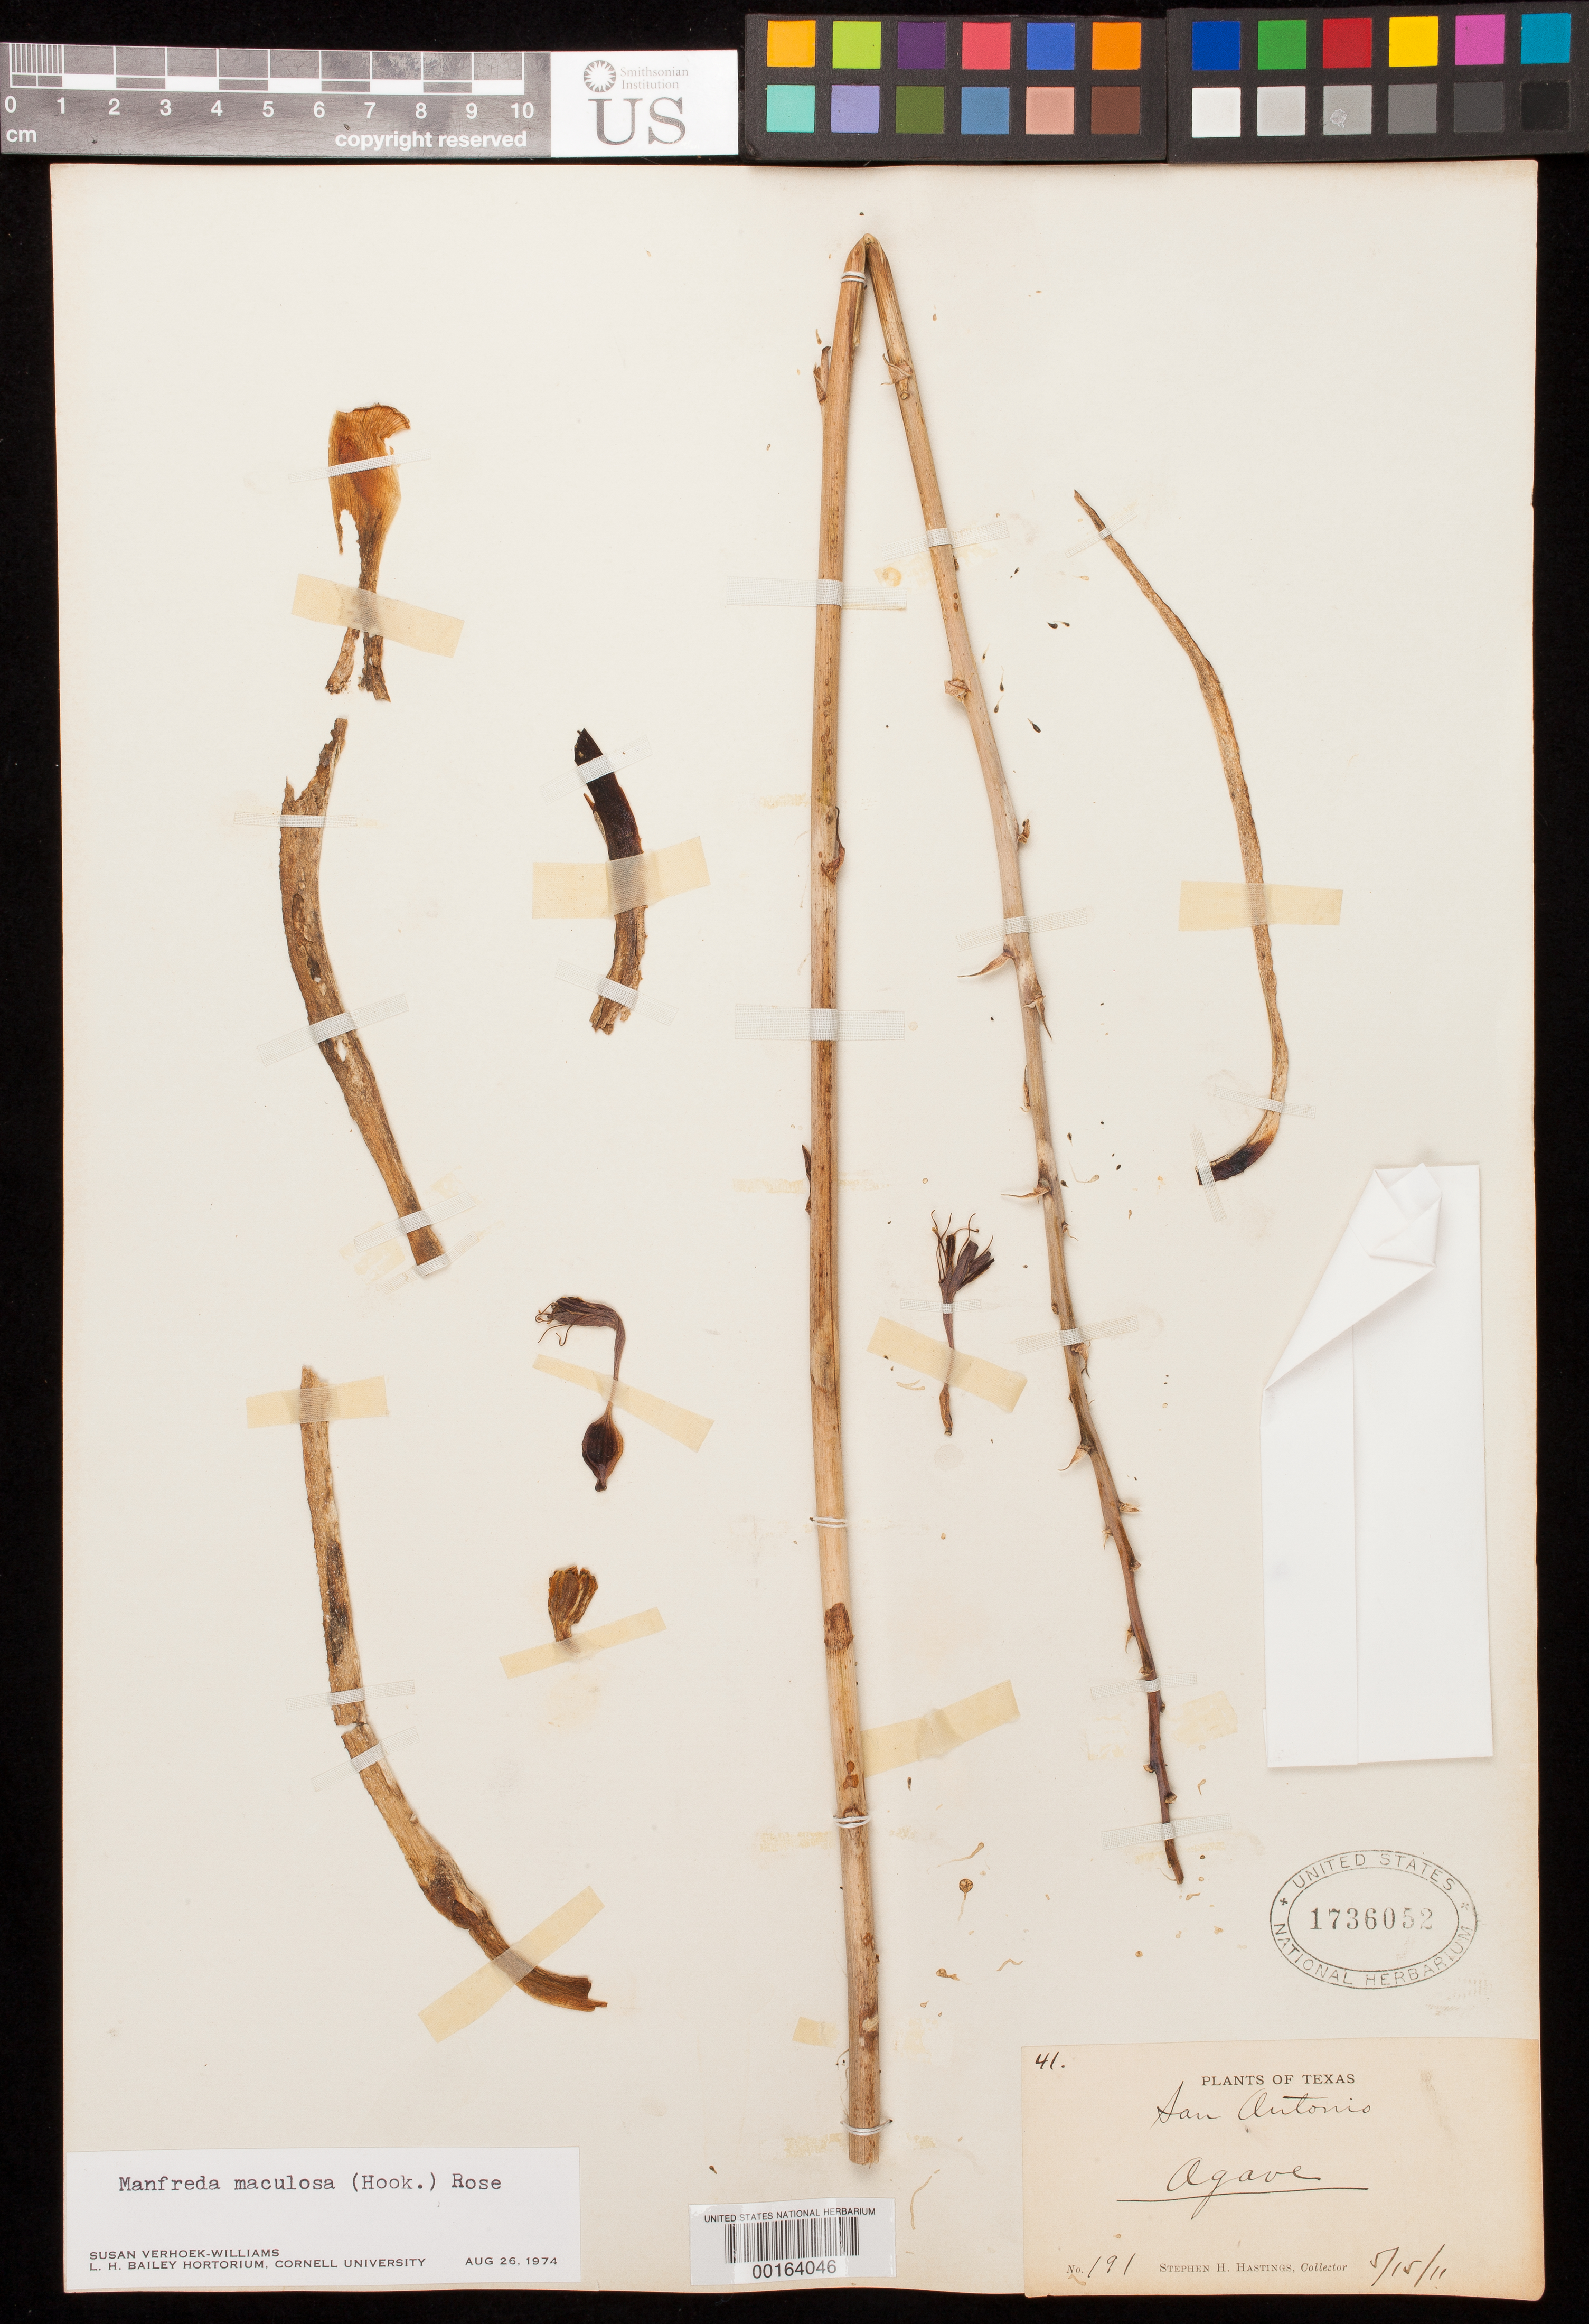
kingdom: Plantae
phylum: Tracheophyta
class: Liliopsida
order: Asparagales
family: Asparagaceae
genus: Manfreda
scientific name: Manfreda maculosa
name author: (Hook.) Rose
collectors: S. Hastings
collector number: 191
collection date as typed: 15 May 1911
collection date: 1911-05-15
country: United States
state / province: Texas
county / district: Bexar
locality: San antonio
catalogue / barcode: US 1736052